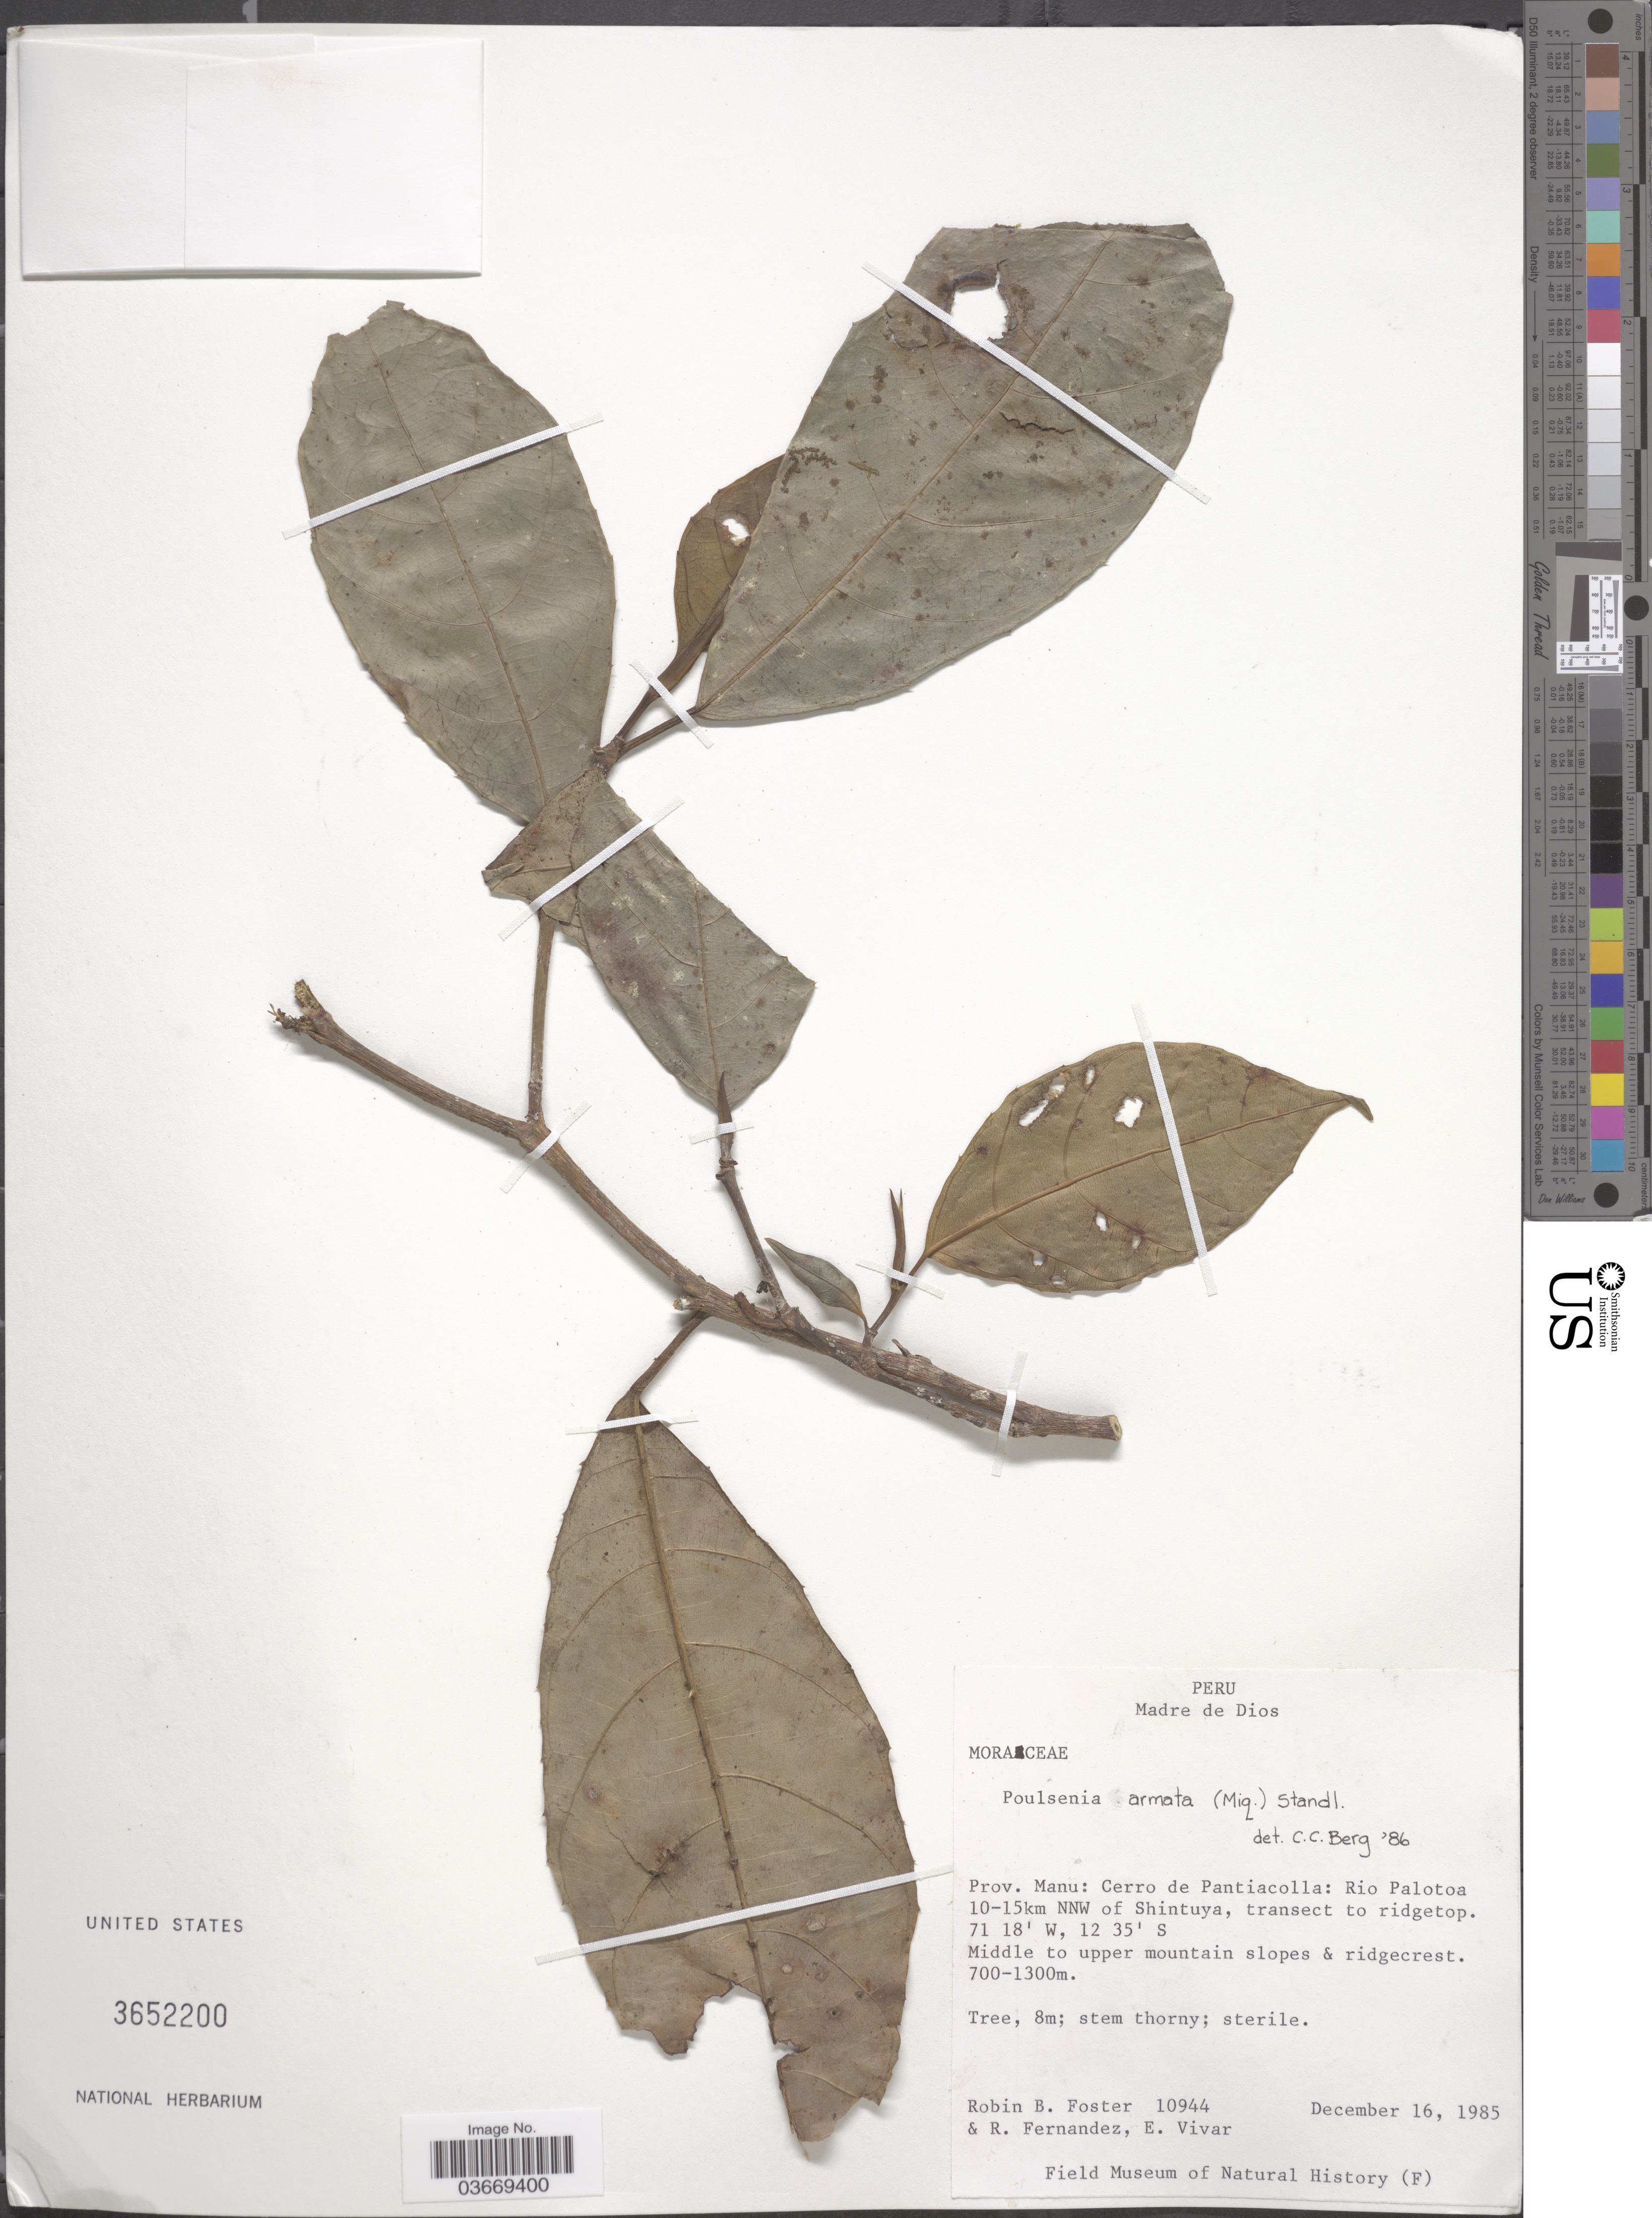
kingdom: Plantae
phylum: Tracheophyta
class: Magnoliopsida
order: Rosales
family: Moraceae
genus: Poulsenia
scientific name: Poulsenia armata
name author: (Miq.) Standl.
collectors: R. B. Foster, R. Fernandez & E. Vivar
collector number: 10944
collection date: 1985-12-16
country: Peru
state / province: Madre de Dios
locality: Prov. Manu: Cerro de Pantiacolla: Rio Palotoa 10-15km NNW of Shintuya, transect to ridgetop. Middle to upper mountain slopes & ridgecrest.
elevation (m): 700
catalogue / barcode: US 3652200